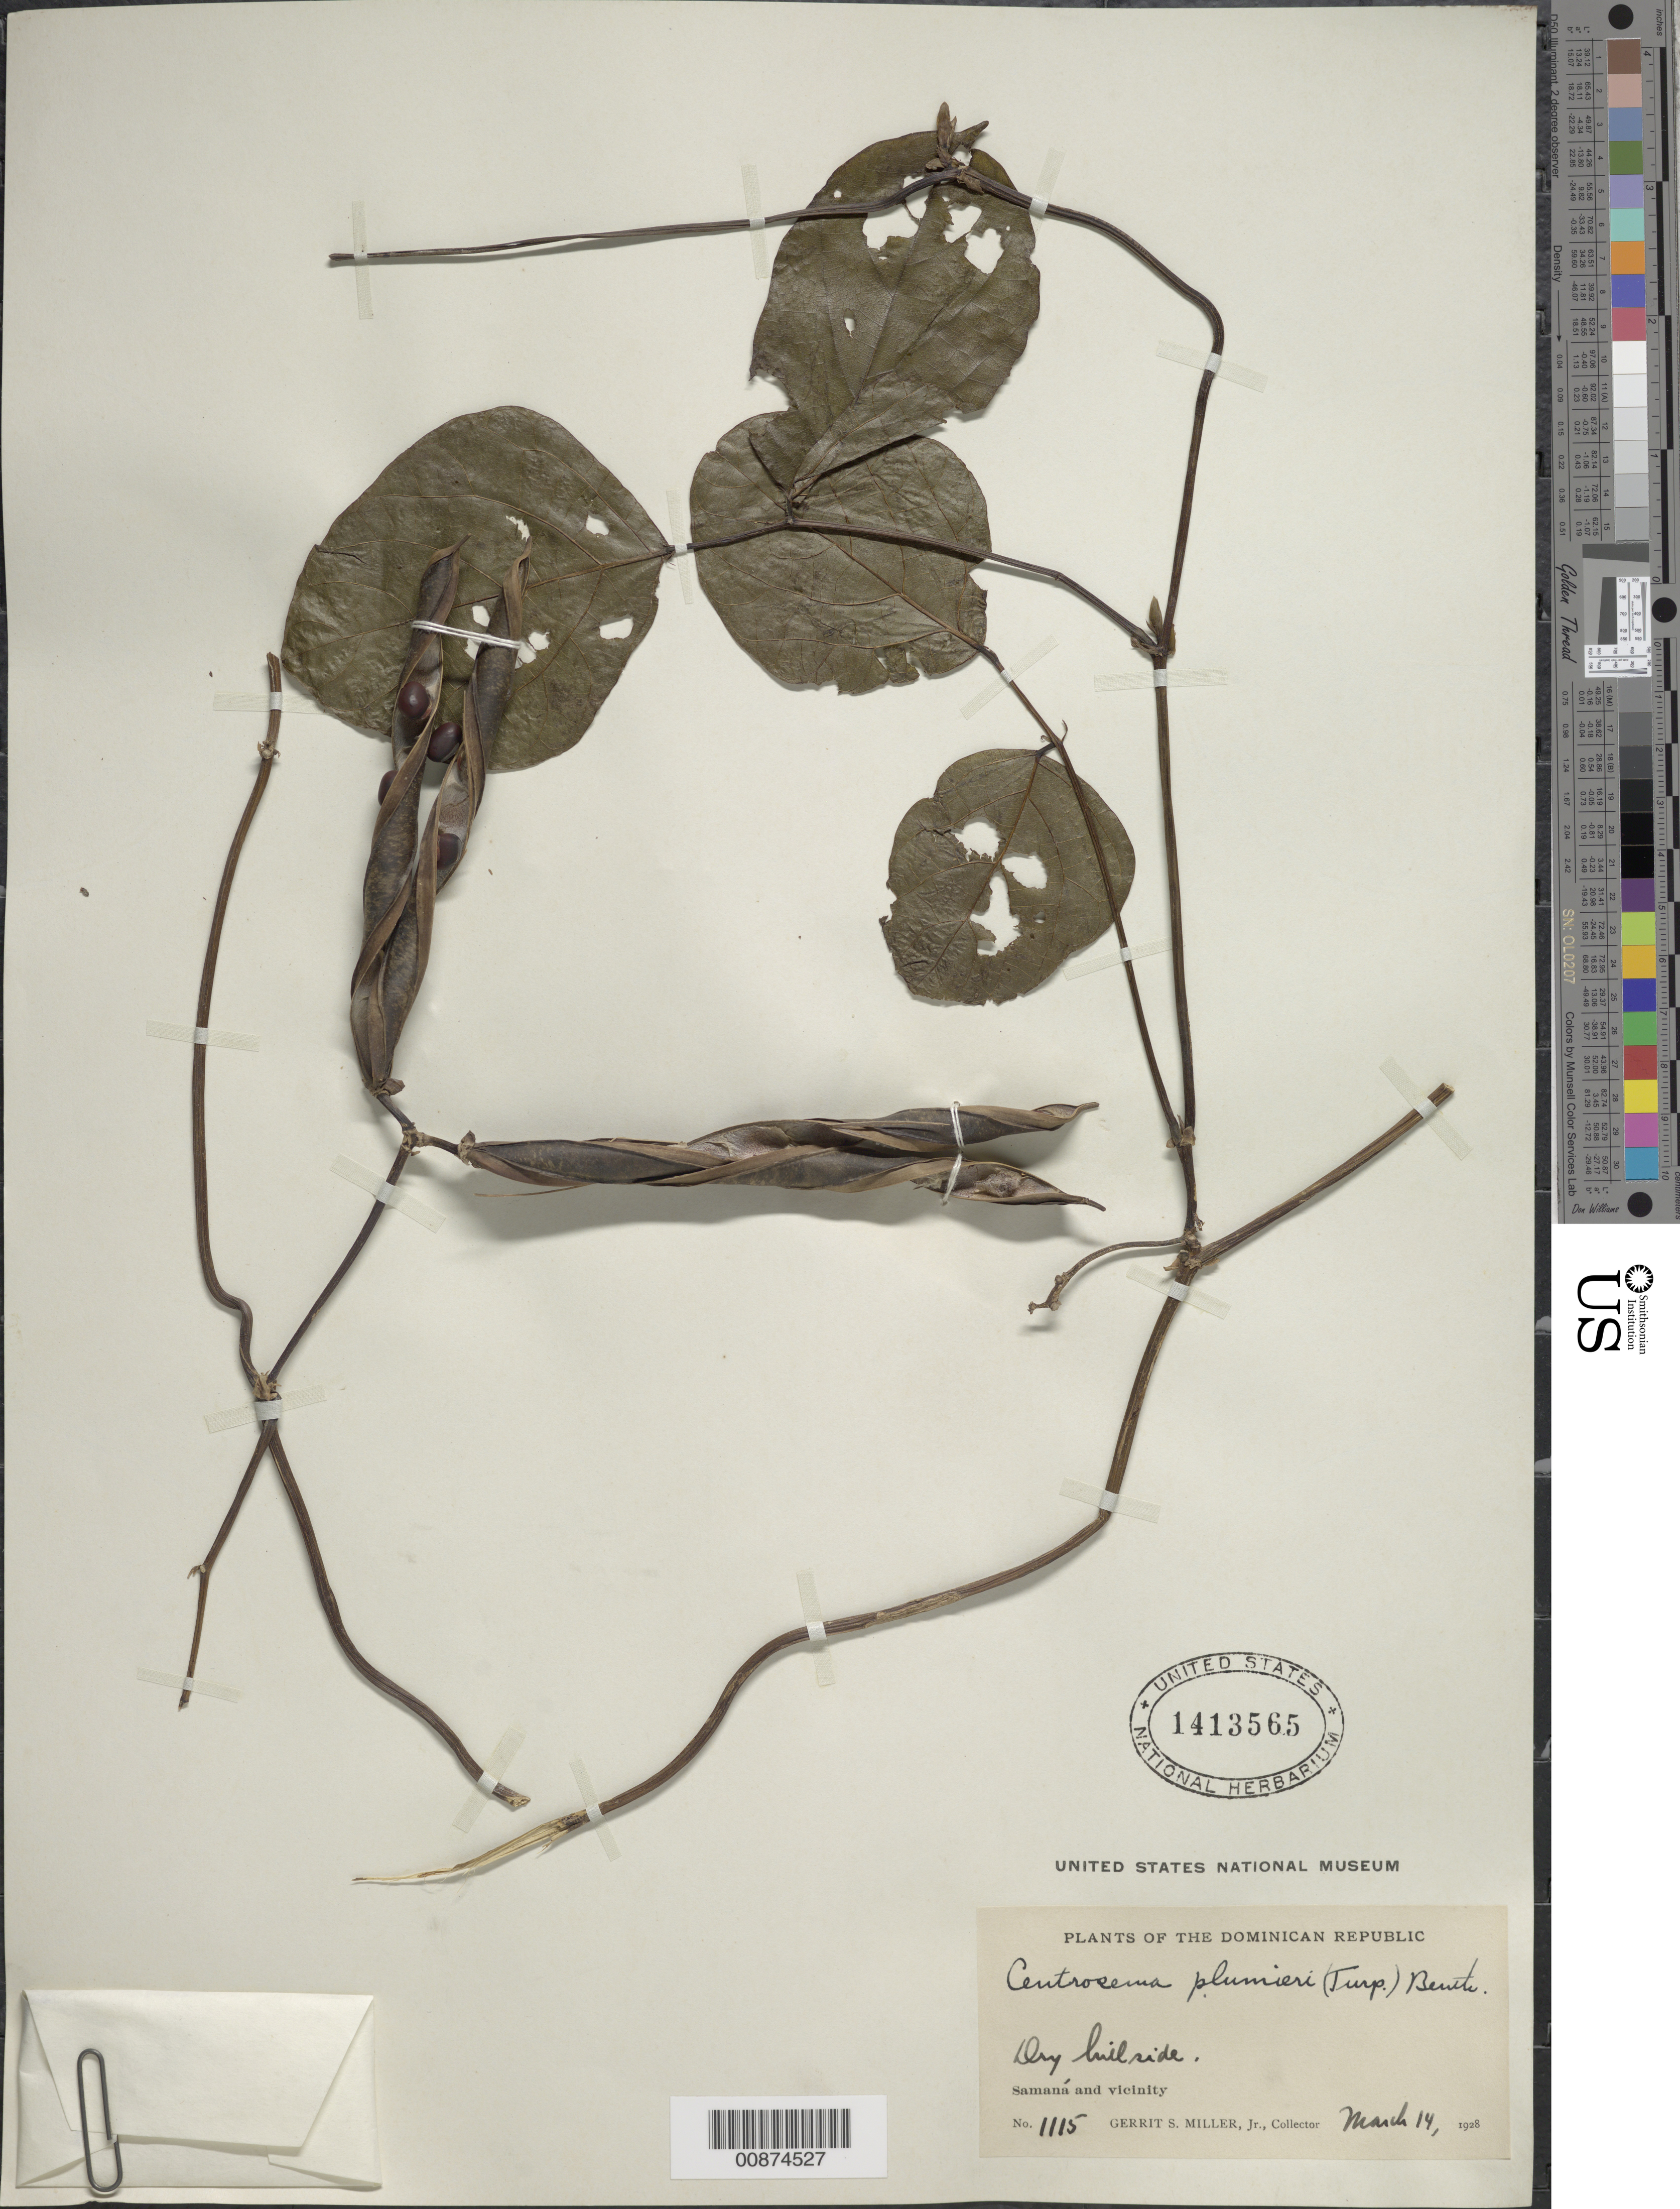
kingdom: Plantae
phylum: Tracheophyta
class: Magnoliopsida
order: Fabales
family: Fabaceae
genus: Centrosema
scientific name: Centrosema plumieri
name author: (Turpin ex Pers.) Benth.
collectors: G. S. Miller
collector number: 1115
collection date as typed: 14 Mar 1928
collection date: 1928-03-14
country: Dominican Republic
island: Hispaniola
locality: Samaná and vicinity.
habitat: Dry hillside.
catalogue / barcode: US 1413565